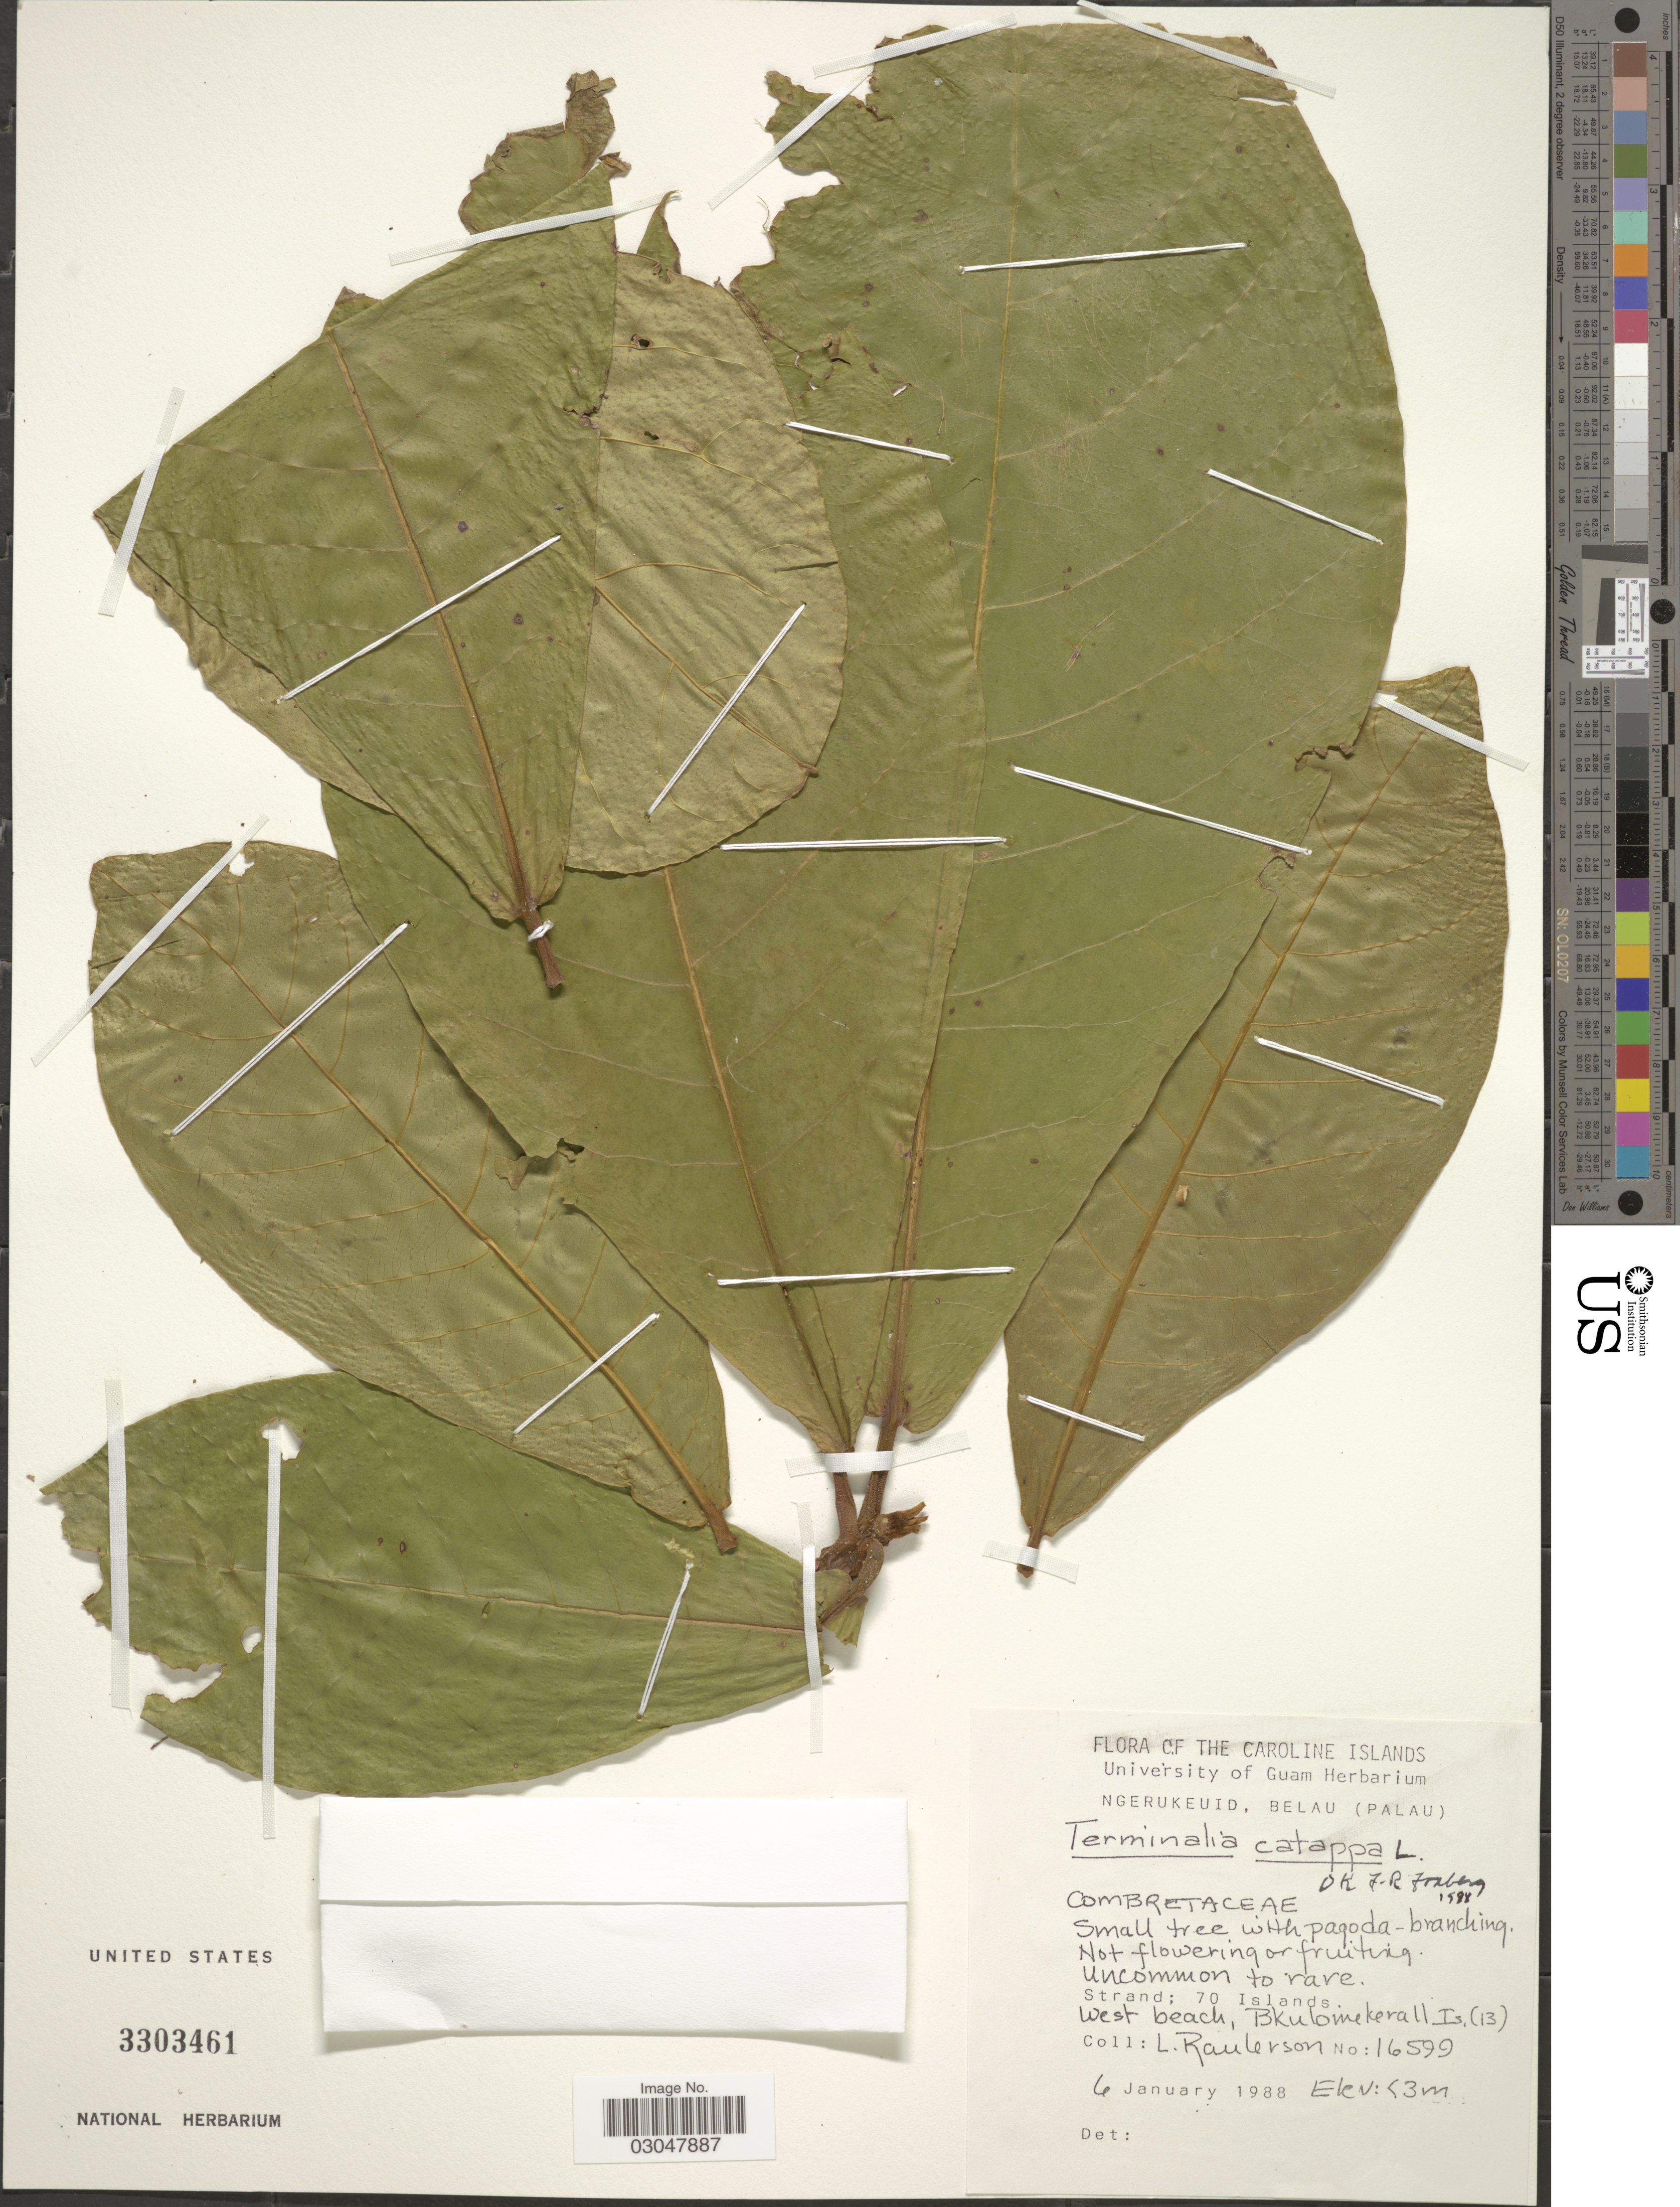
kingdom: Plantae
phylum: Tracheophyta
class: Magnoliopsida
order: Myrtales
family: Combretaceae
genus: Terminalia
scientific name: Terminalia catappa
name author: L.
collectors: L. Raulerson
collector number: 16599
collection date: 1988-01-06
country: Palau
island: Ngerukeuid [Orukuizu]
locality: Caroline Islands. Ngerukeuid, Belau (Palau). [unsure placement] Strand: 70 Islands. West beach, Bkulomekerall Is, (B).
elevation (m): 3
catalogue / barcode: US 3303461